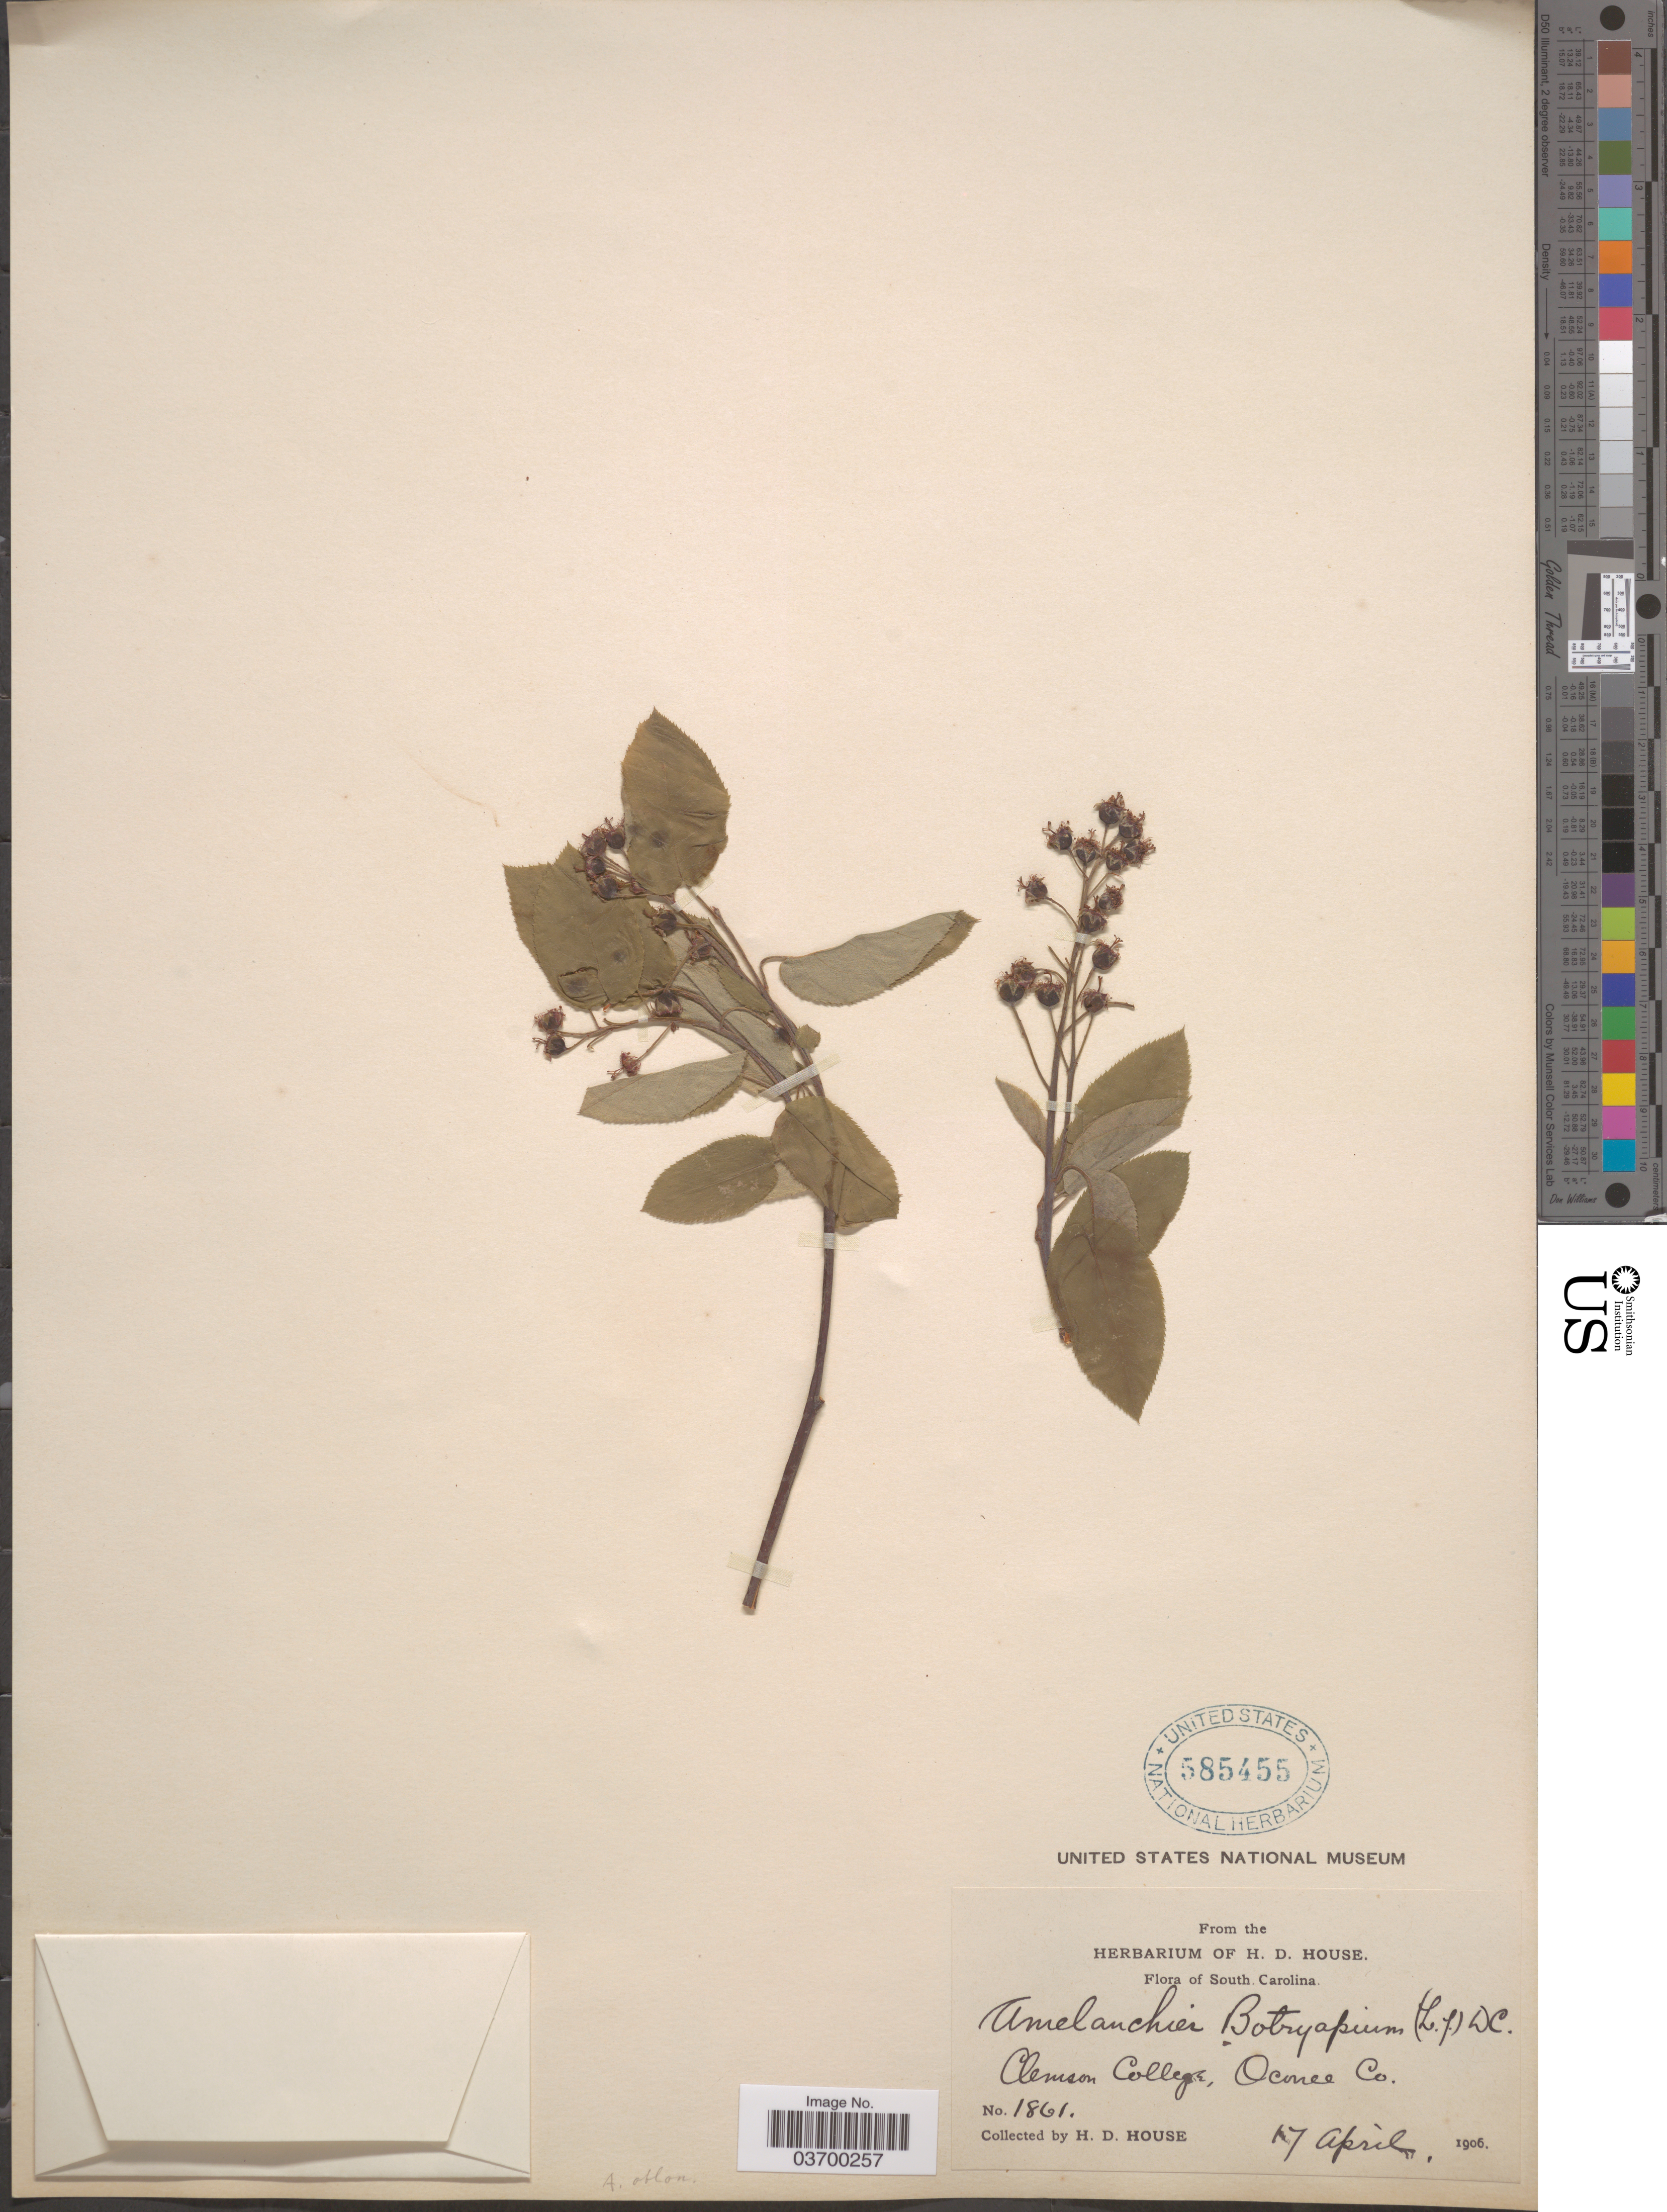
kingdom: Plantae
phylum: Tracheophyta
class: Magnoliopsida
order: Rosales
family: Rosaceae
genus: Amelanchier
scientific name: Amelanchier botryapium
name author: DC.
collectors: H. D. House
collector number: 1861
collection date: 1906-04-17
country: United States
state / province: South Carolina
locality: Clemson College, Oconee Co.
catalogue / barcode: US 585455